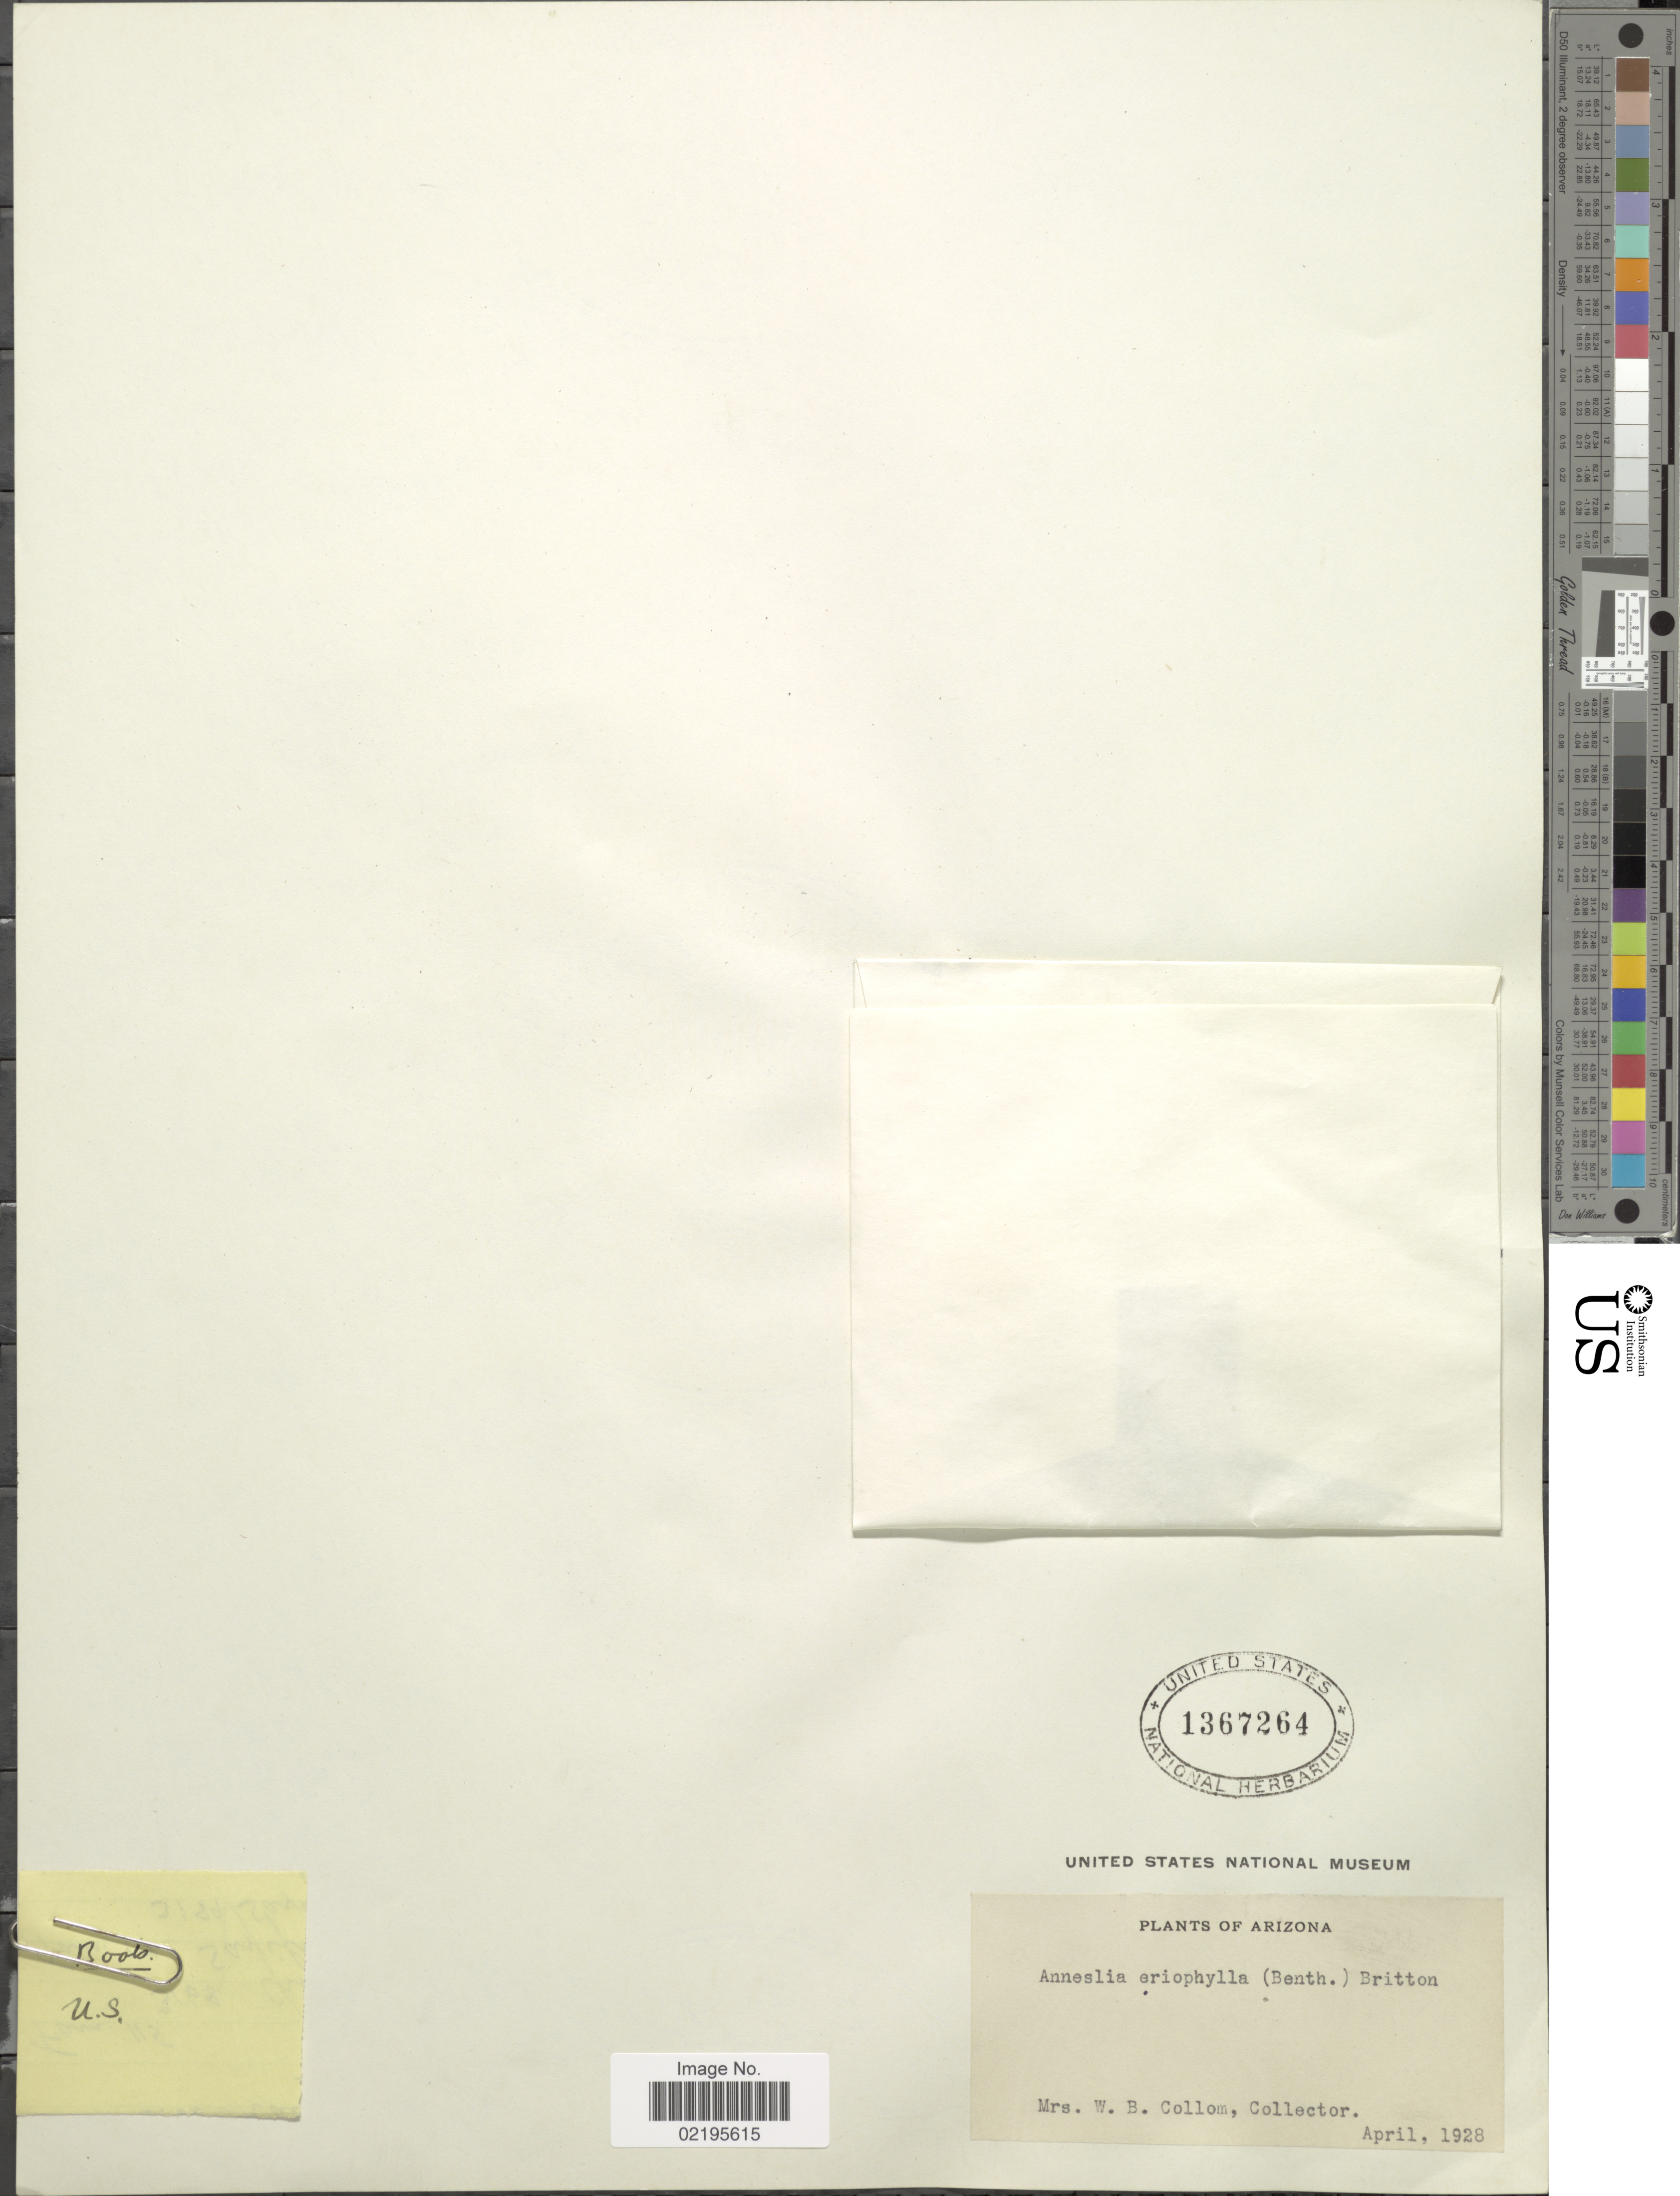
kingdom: Plantae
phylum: Tracheophyta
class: Magnoliopsida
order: Fabales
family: Fabaceae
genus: Calliandra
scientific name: Calliandra eriophylla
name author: Benth.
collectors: W. Collom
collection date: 1928-04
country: United States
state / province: Arizona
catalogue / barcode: US 1367264